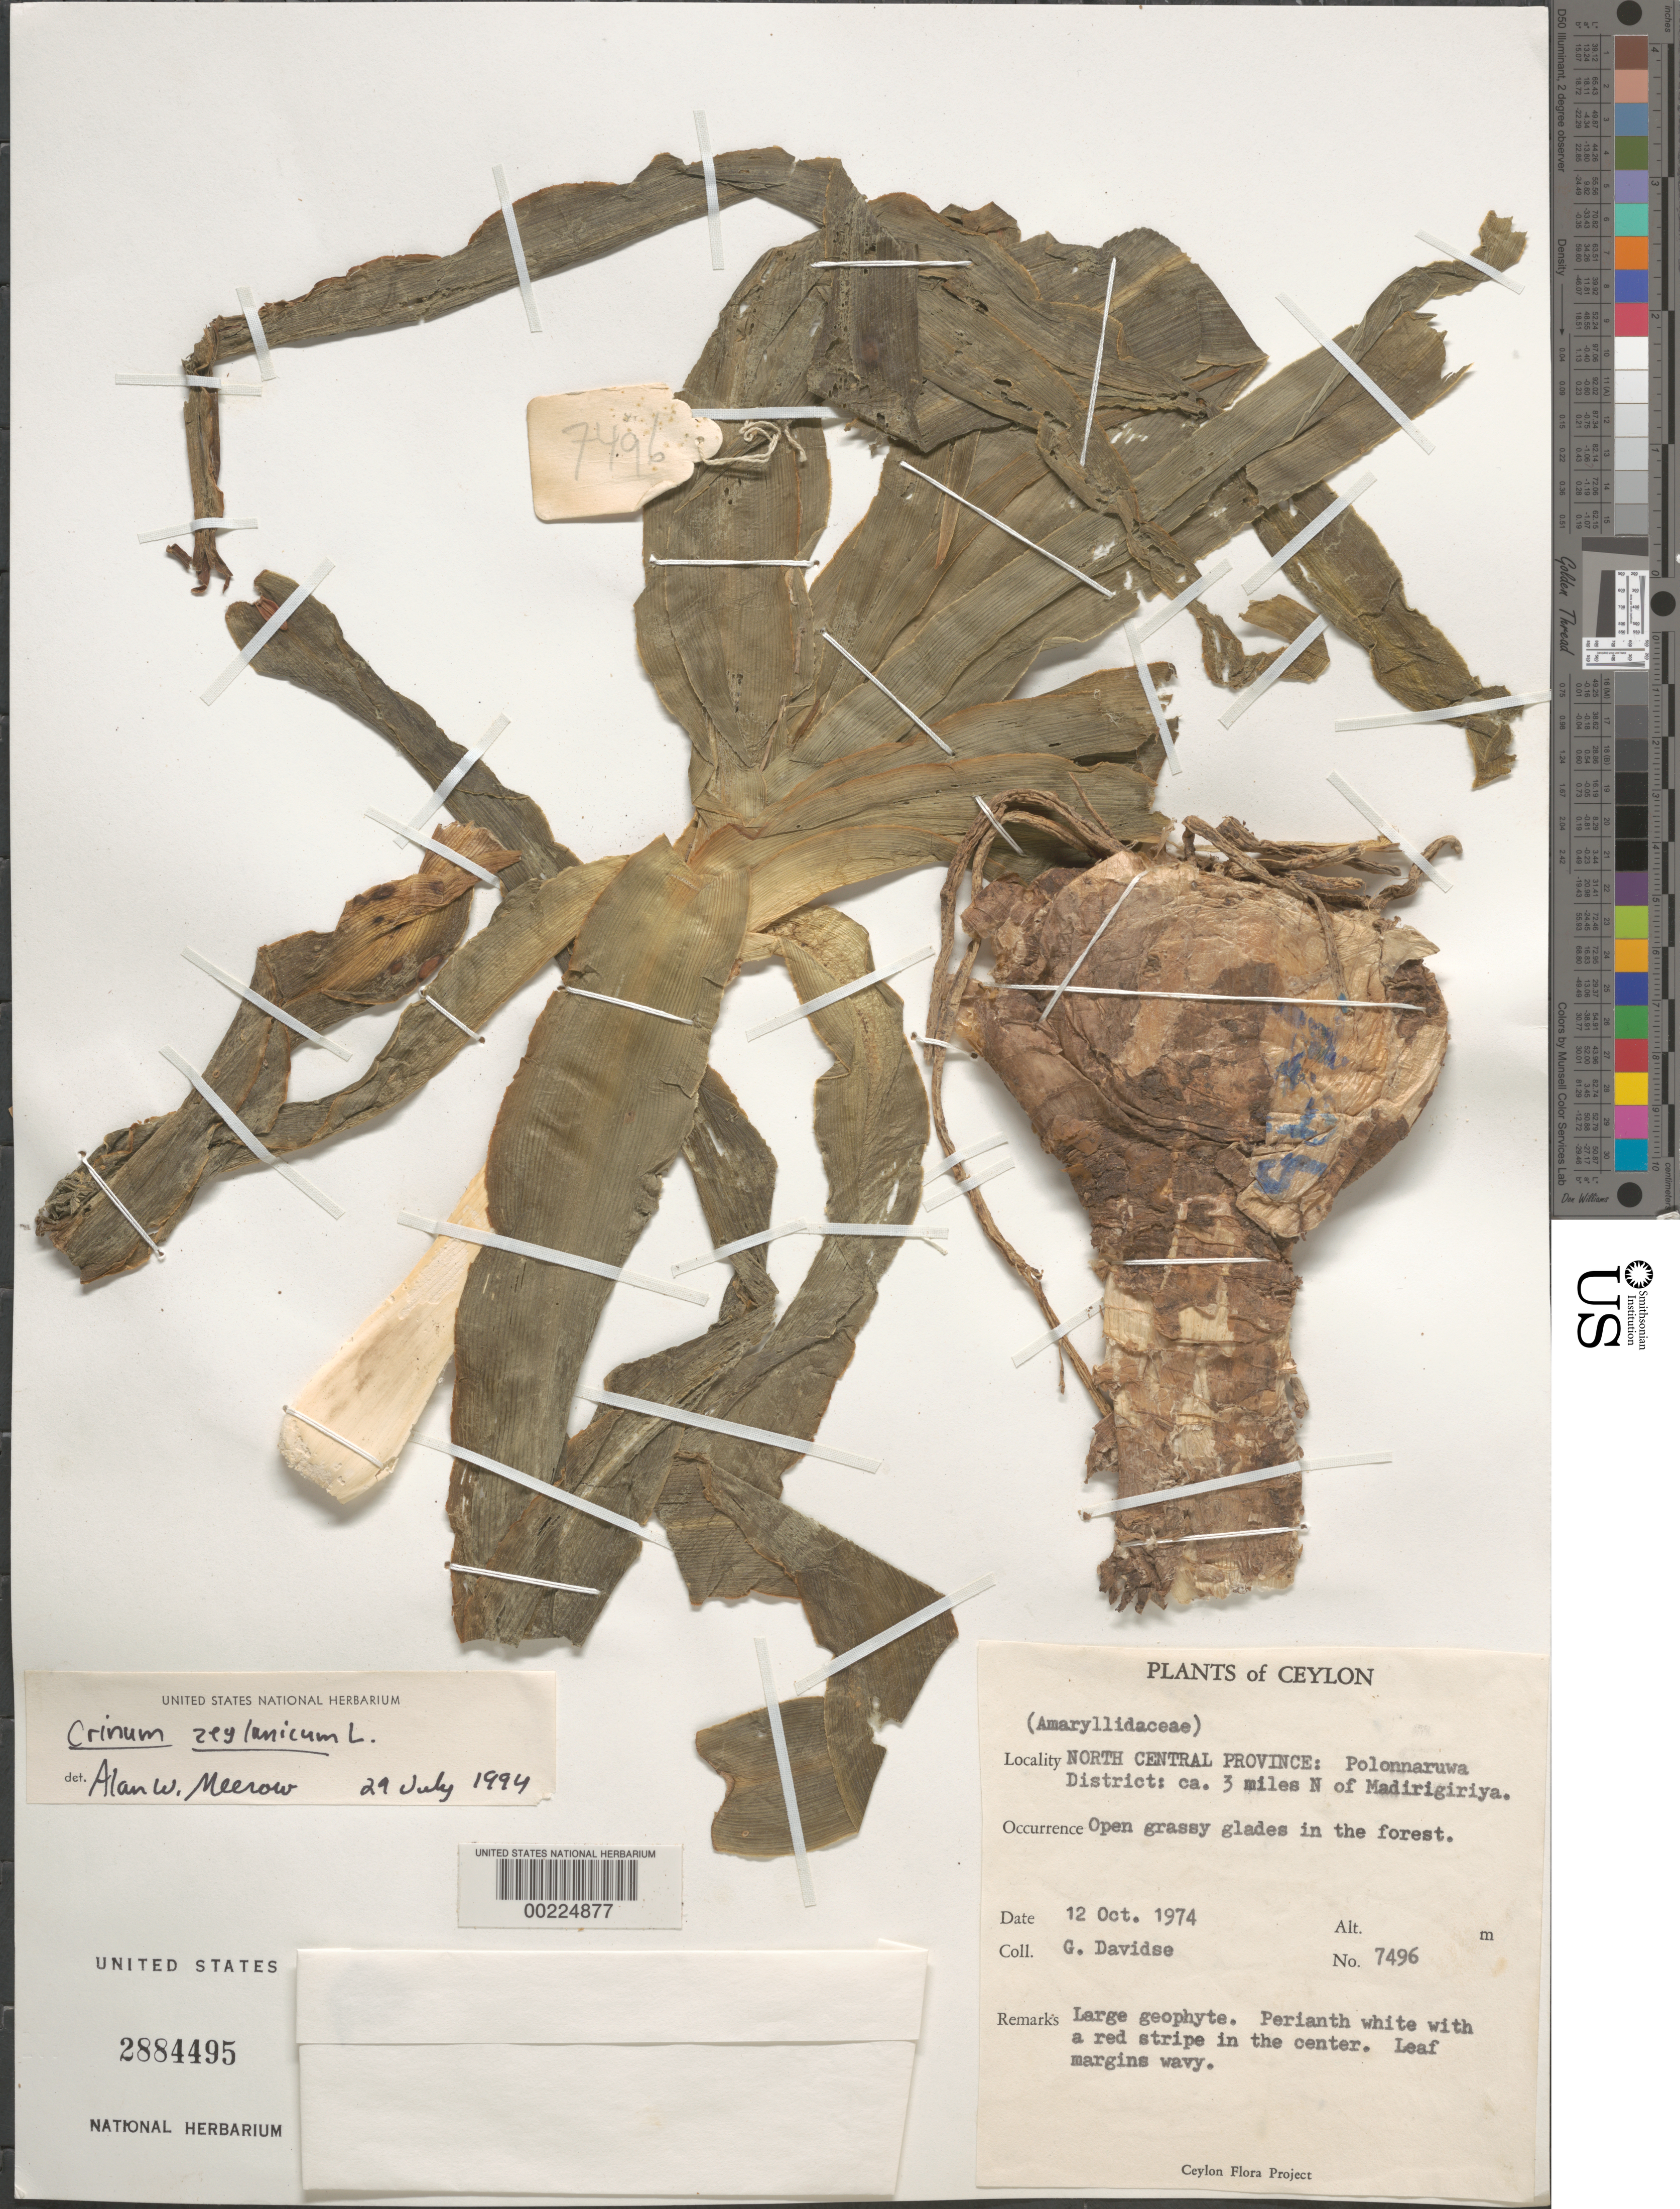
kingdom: Plantae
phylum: Tracheophyta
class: Liliopsida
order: Asparagales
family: Amaryllidaceae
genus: Crinum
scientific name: Crinum zeylanicum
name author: (L.) L.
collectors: G. Davidse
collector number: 7496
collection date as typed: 12 Oct 1974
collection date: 1974-10-12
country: Sri Lanka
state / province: North Central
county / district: Polonnaruwa Dist.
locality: Ca 3 mi n of madirigiriya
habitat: Open grassy glades in forest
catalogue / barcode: US 2884495